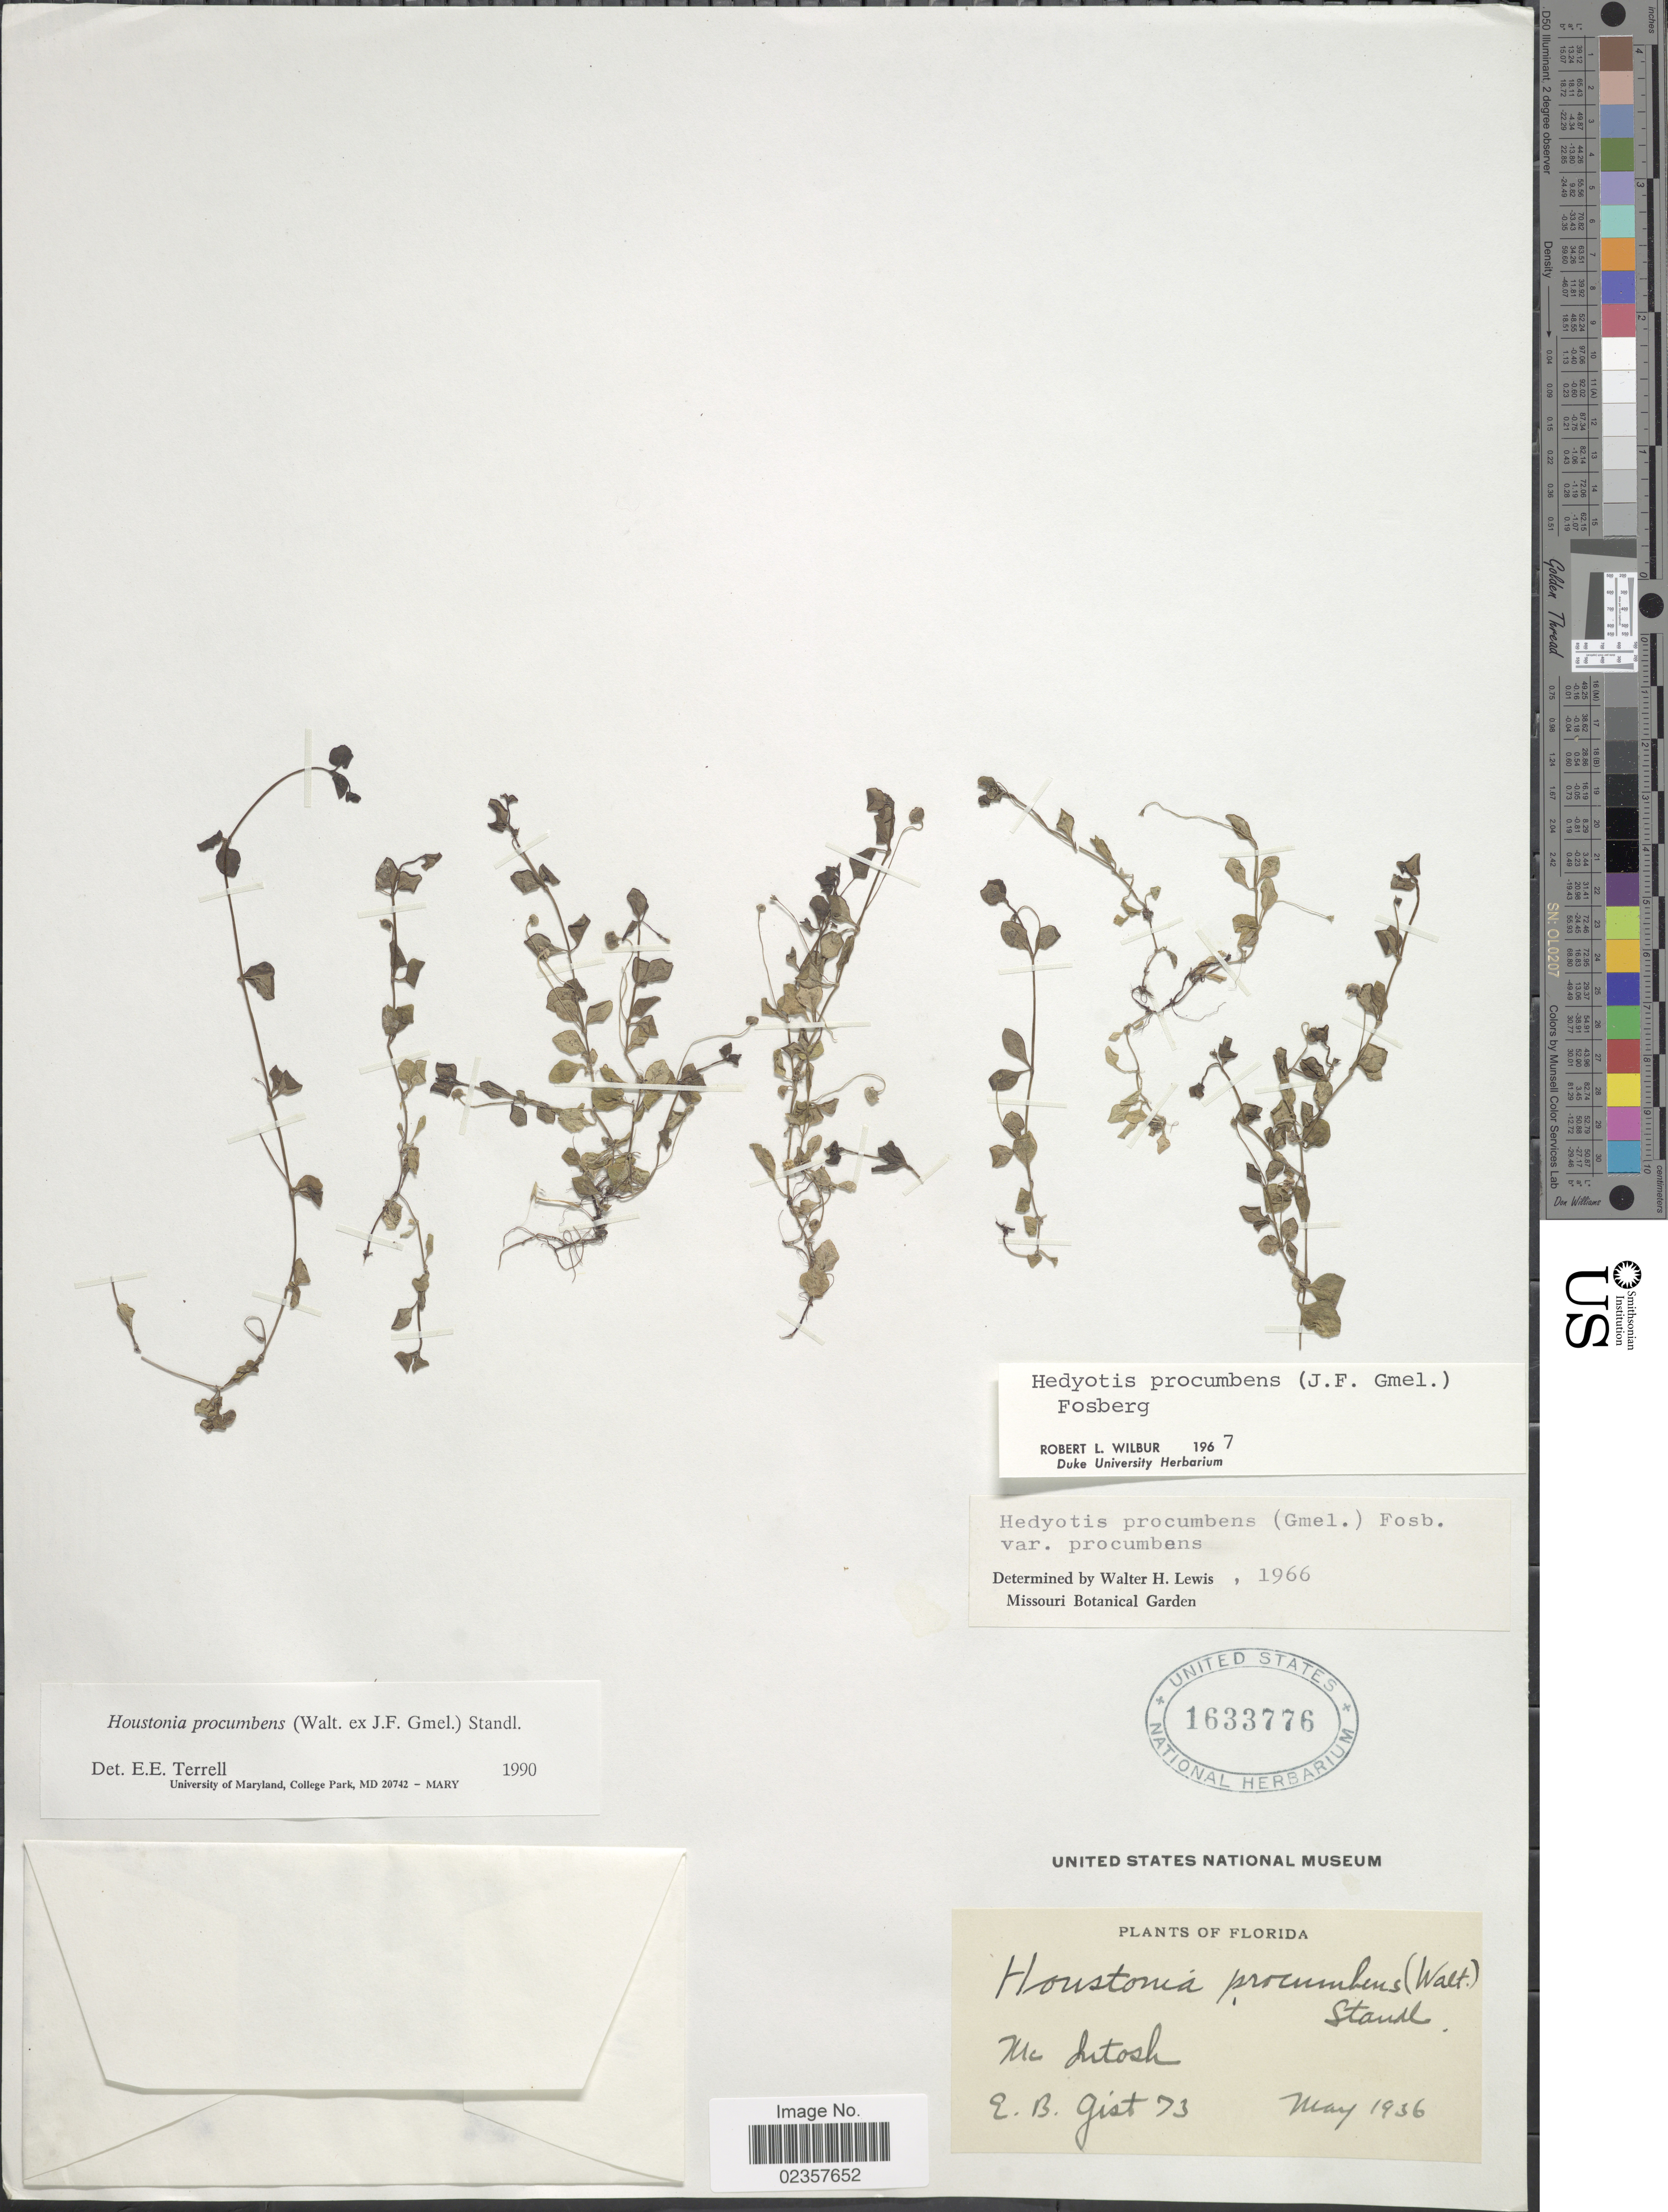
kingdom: Plantae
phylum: Tracheophyta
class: Magnoliopsida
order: Gentianales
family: Rubiaceae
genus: Houstonia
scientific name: Houstonia procumbens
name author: (Walter ex J.F. Gmel.) Standl.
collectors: E. Gist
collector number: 73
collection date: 1936-05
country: United States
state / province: Florida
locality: Florida. Mc Intosh.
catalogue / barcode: US 1633776